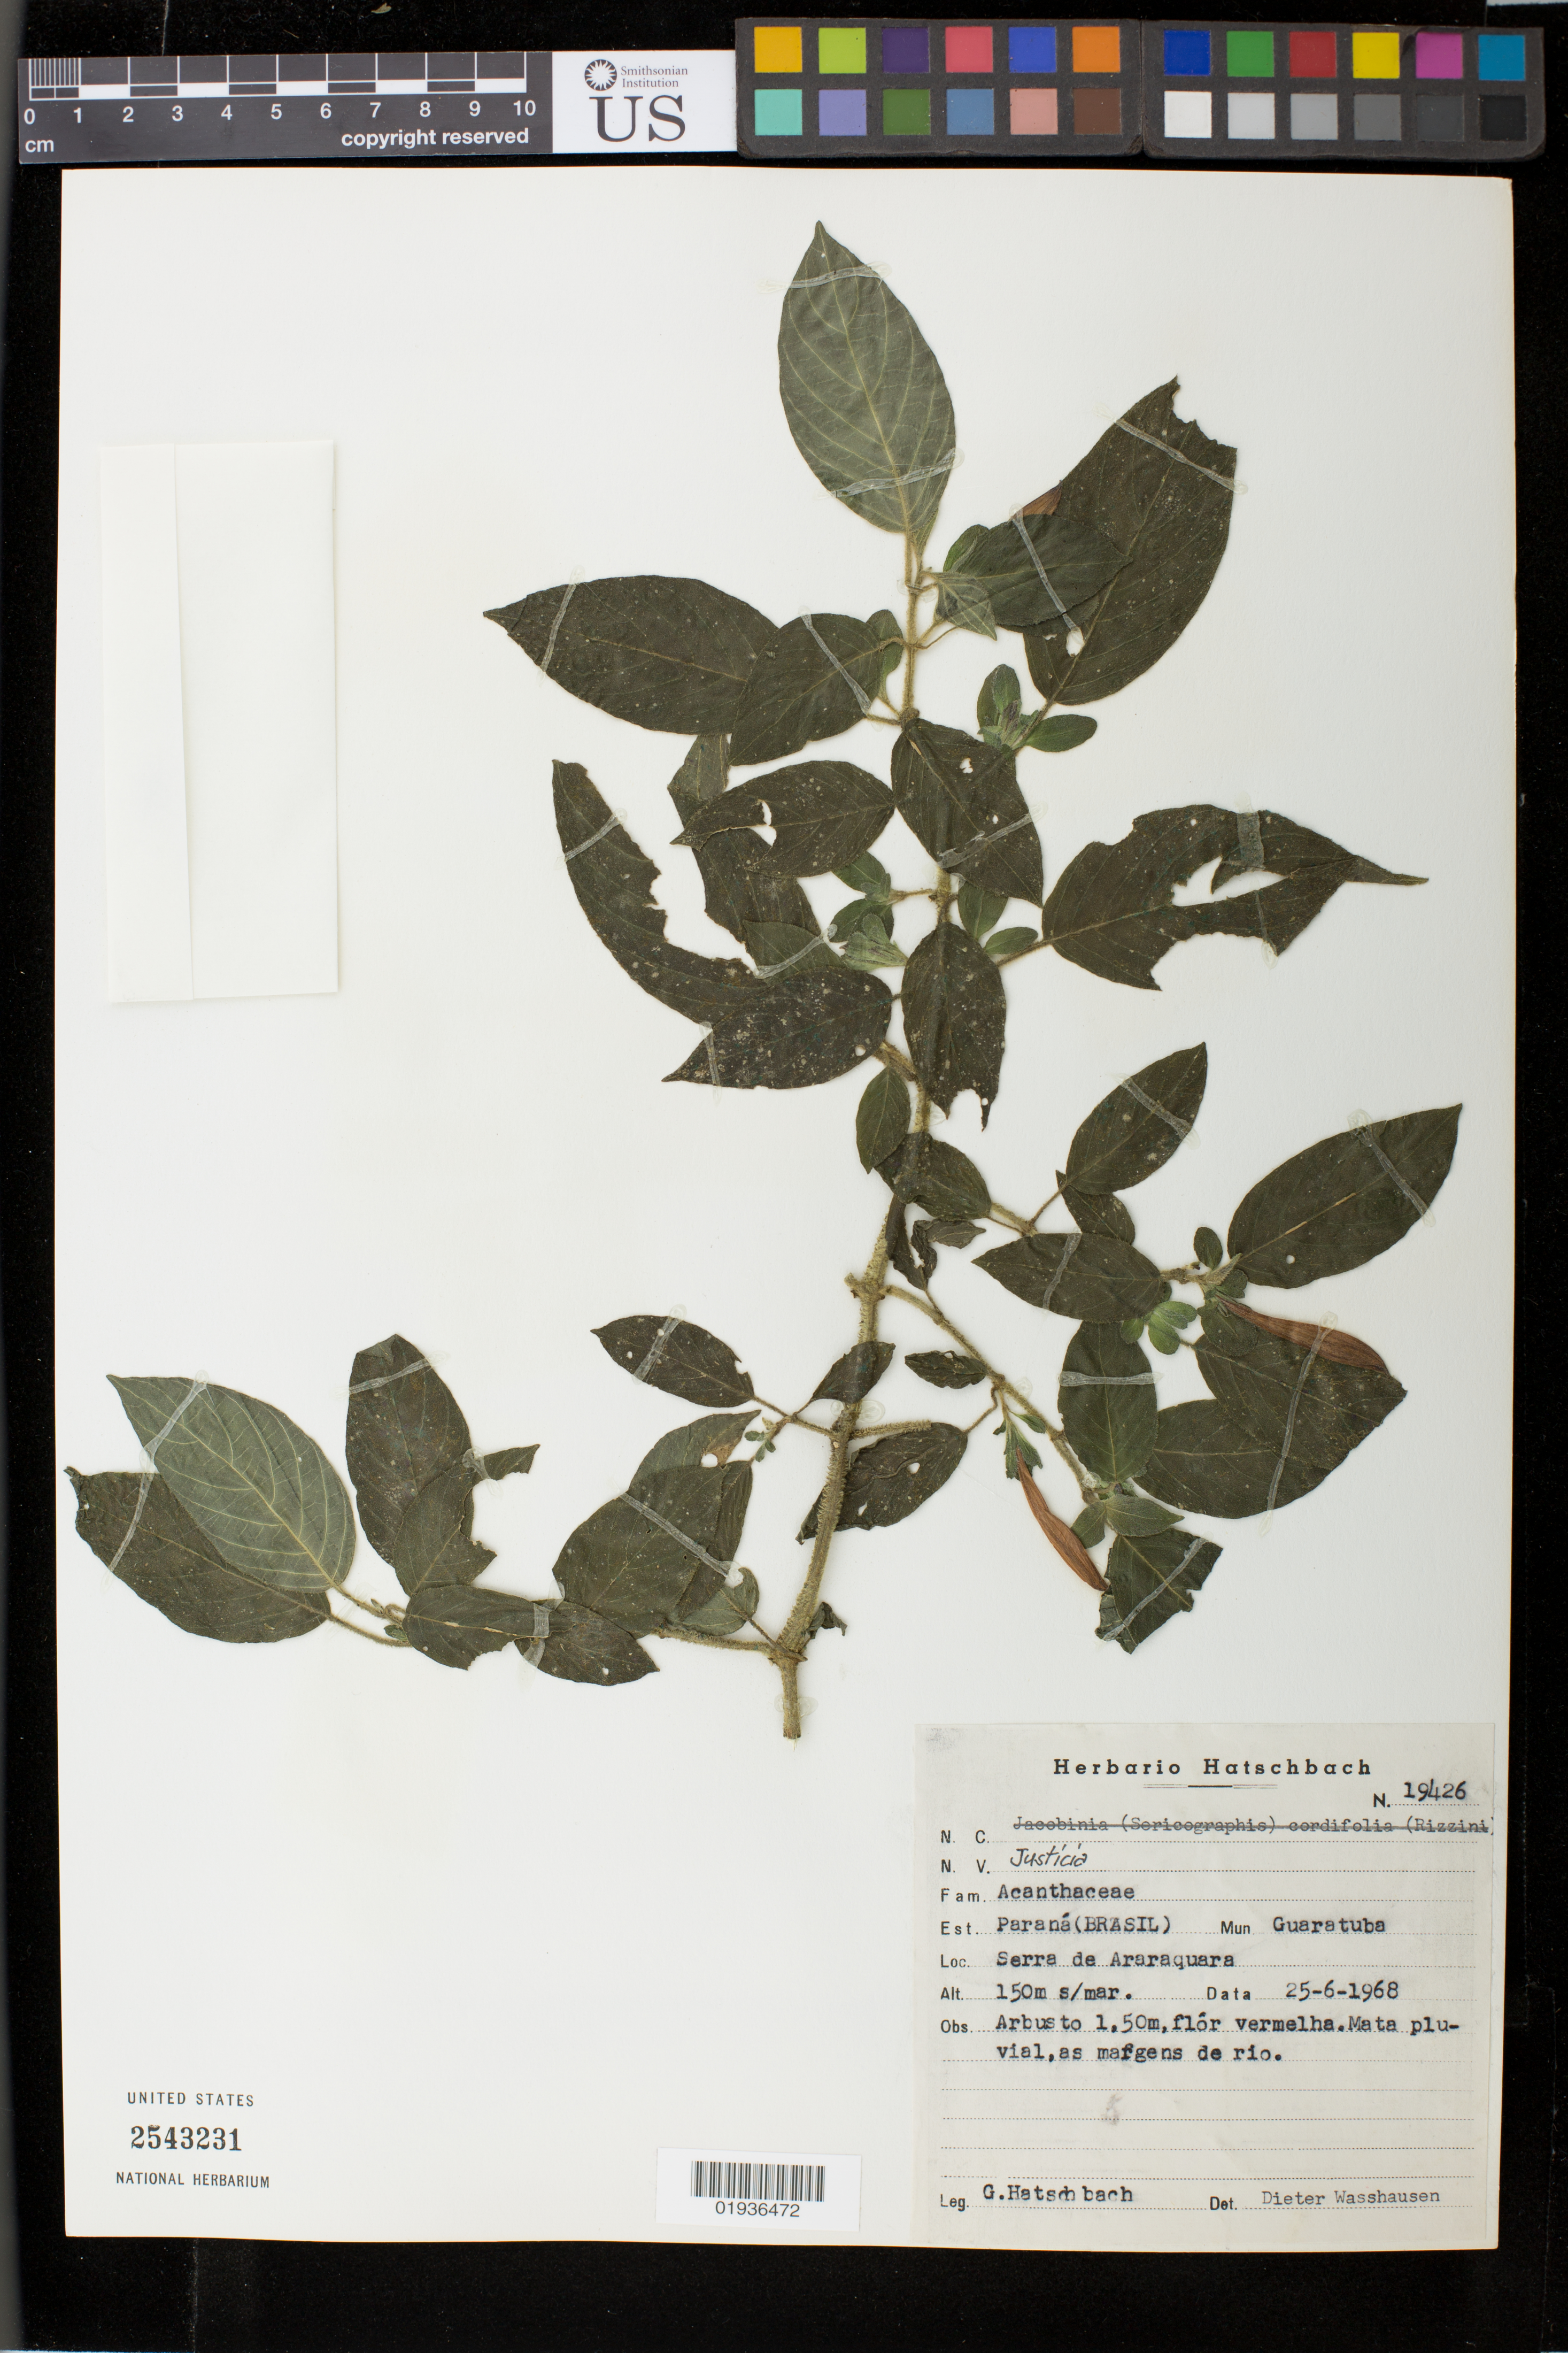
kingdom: Plantae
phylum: Tracheophyta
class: Magnoliopsida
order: Lamiales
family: Acanthaceae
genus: Justicia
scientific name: Justicia sp.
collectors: G. Hatschbach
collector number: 19426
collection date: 1968-06-25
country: Brazil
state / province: Paraná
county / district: Guaratuba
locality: Serra de Araraquara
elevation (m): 150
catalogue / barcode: US 2543231